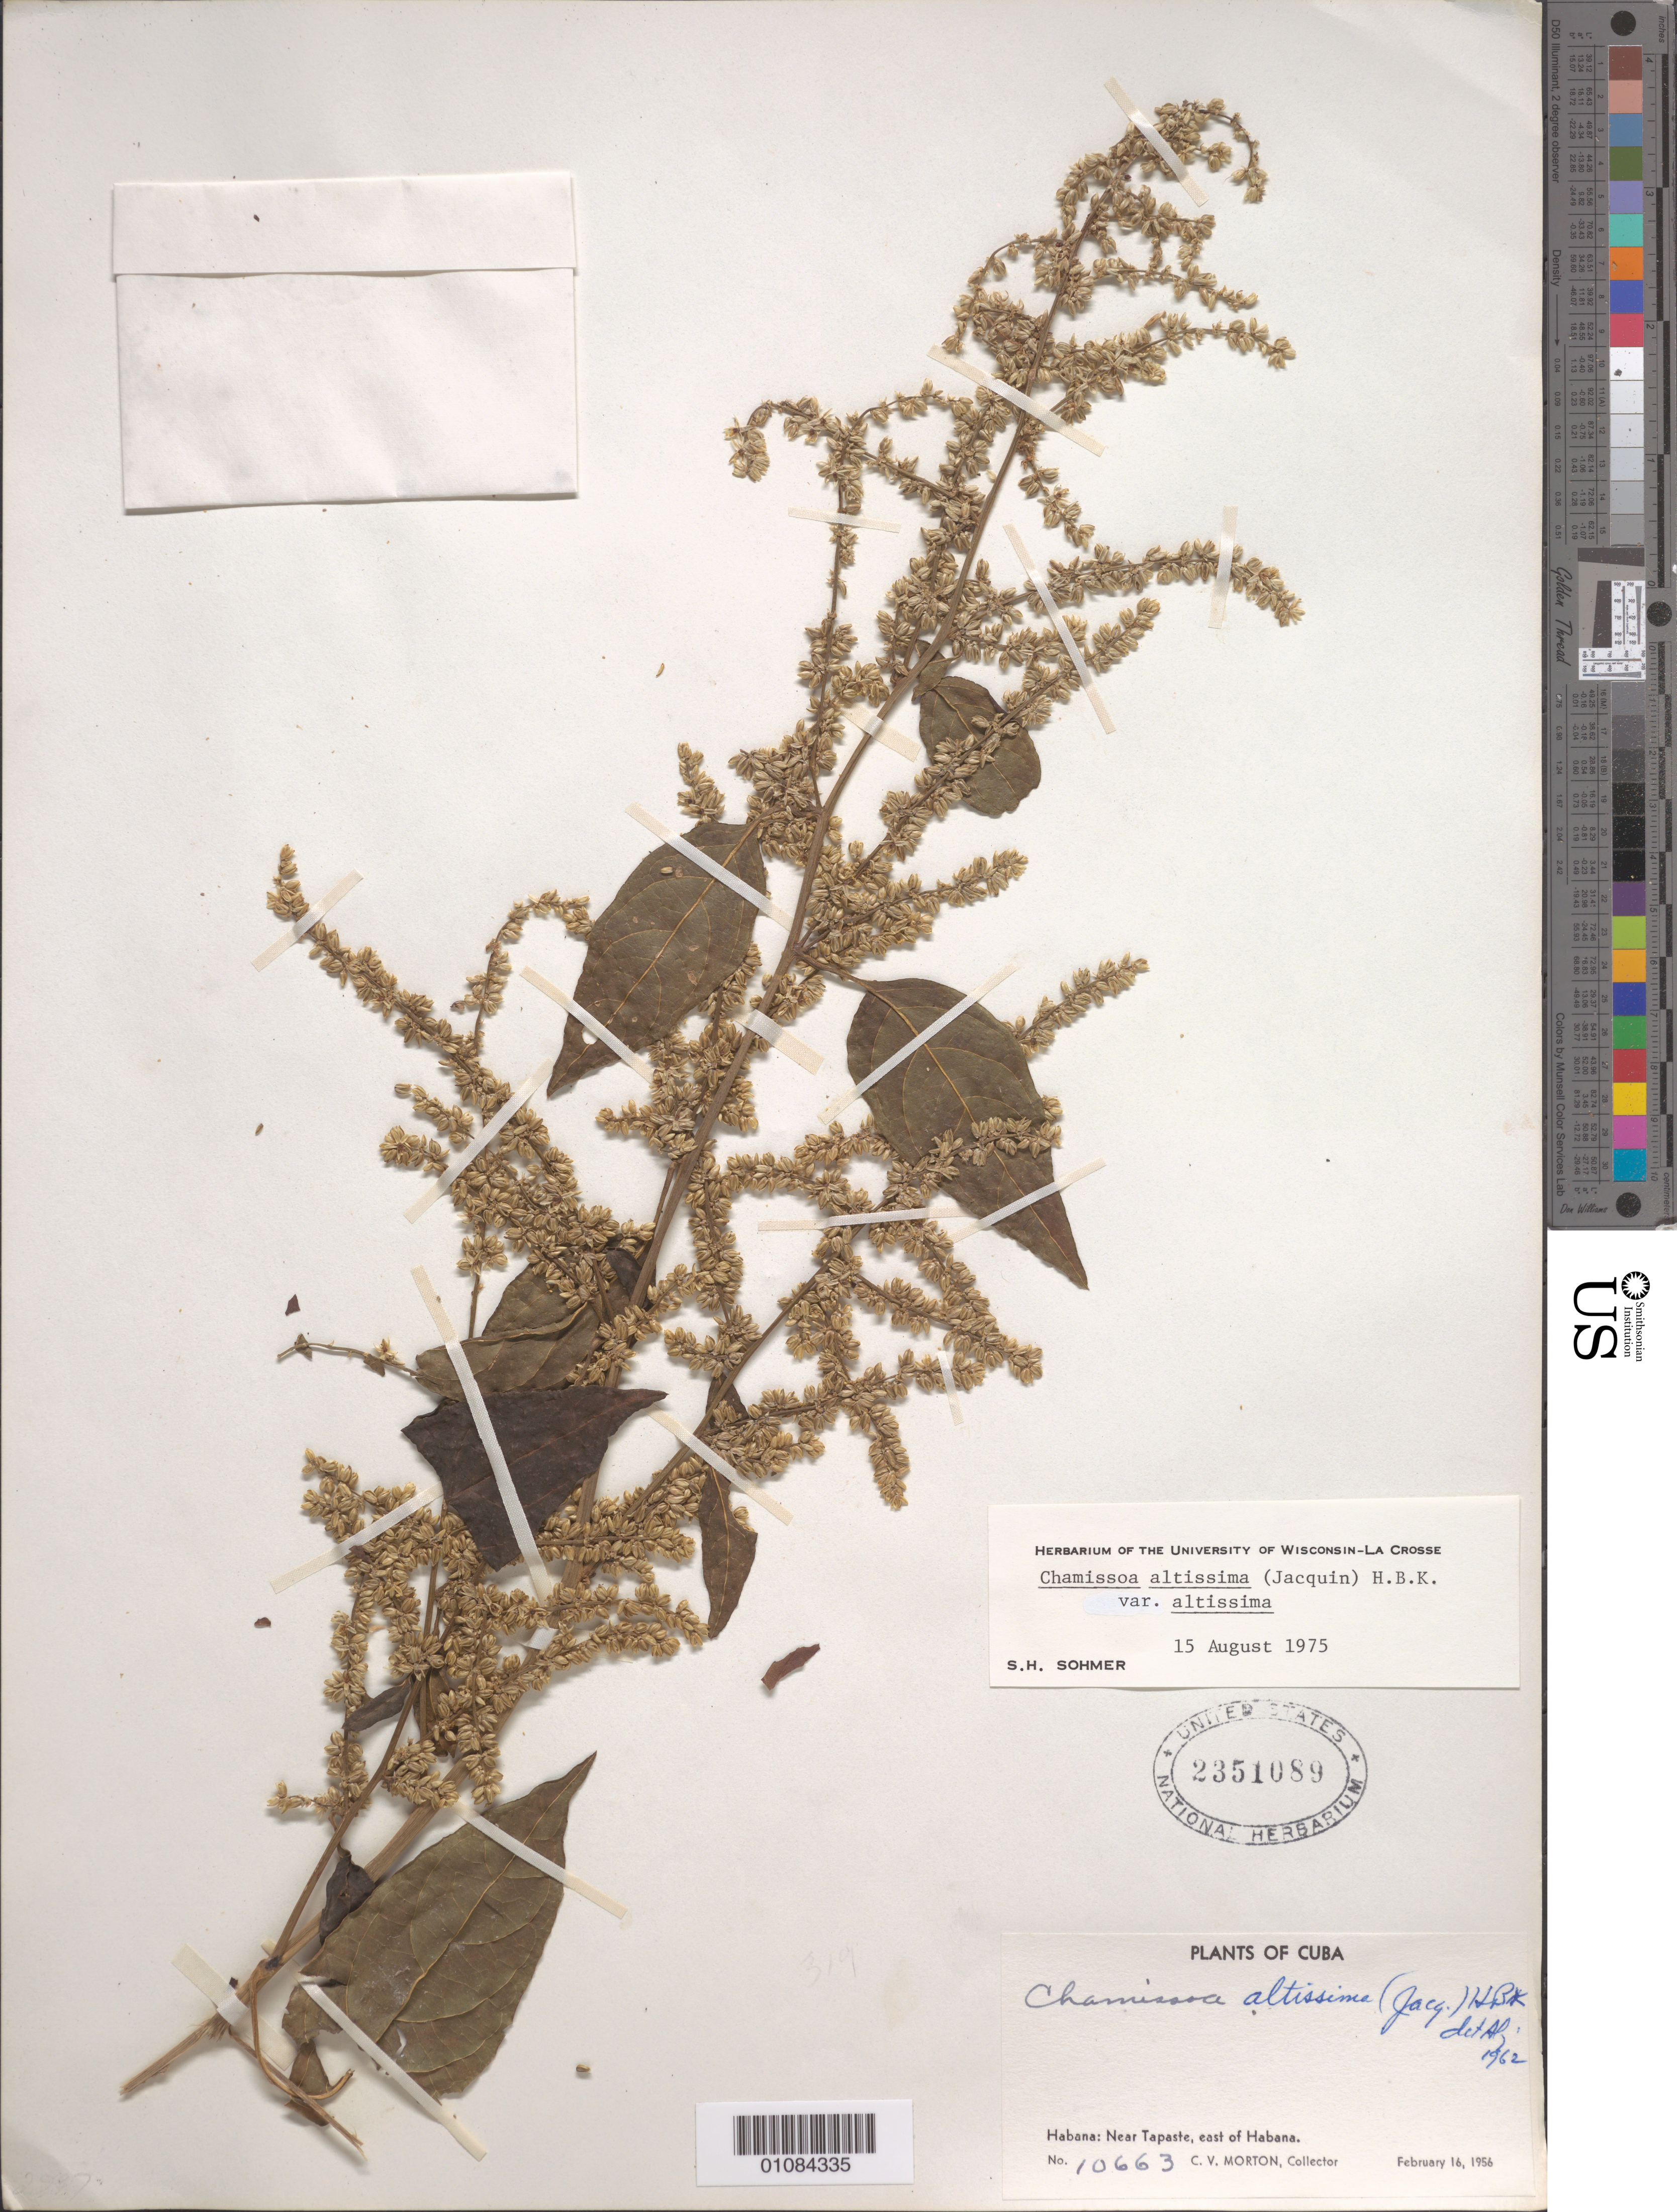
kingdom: Plantae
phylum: Tracheophyta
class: Magnoliopsida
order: Caryophyllales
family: Amaranthaceae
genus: Chamissoa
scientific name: Chamissoa altissima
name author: (Jacq.) Kunth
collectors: C. V. Morton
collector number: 10663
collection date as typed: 16 Feb 1956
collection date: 1956-02-16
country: Cuba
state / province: La Habana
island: Cuba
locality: Habana: Near Tapaste, E of Habana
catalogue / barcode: US 2351089